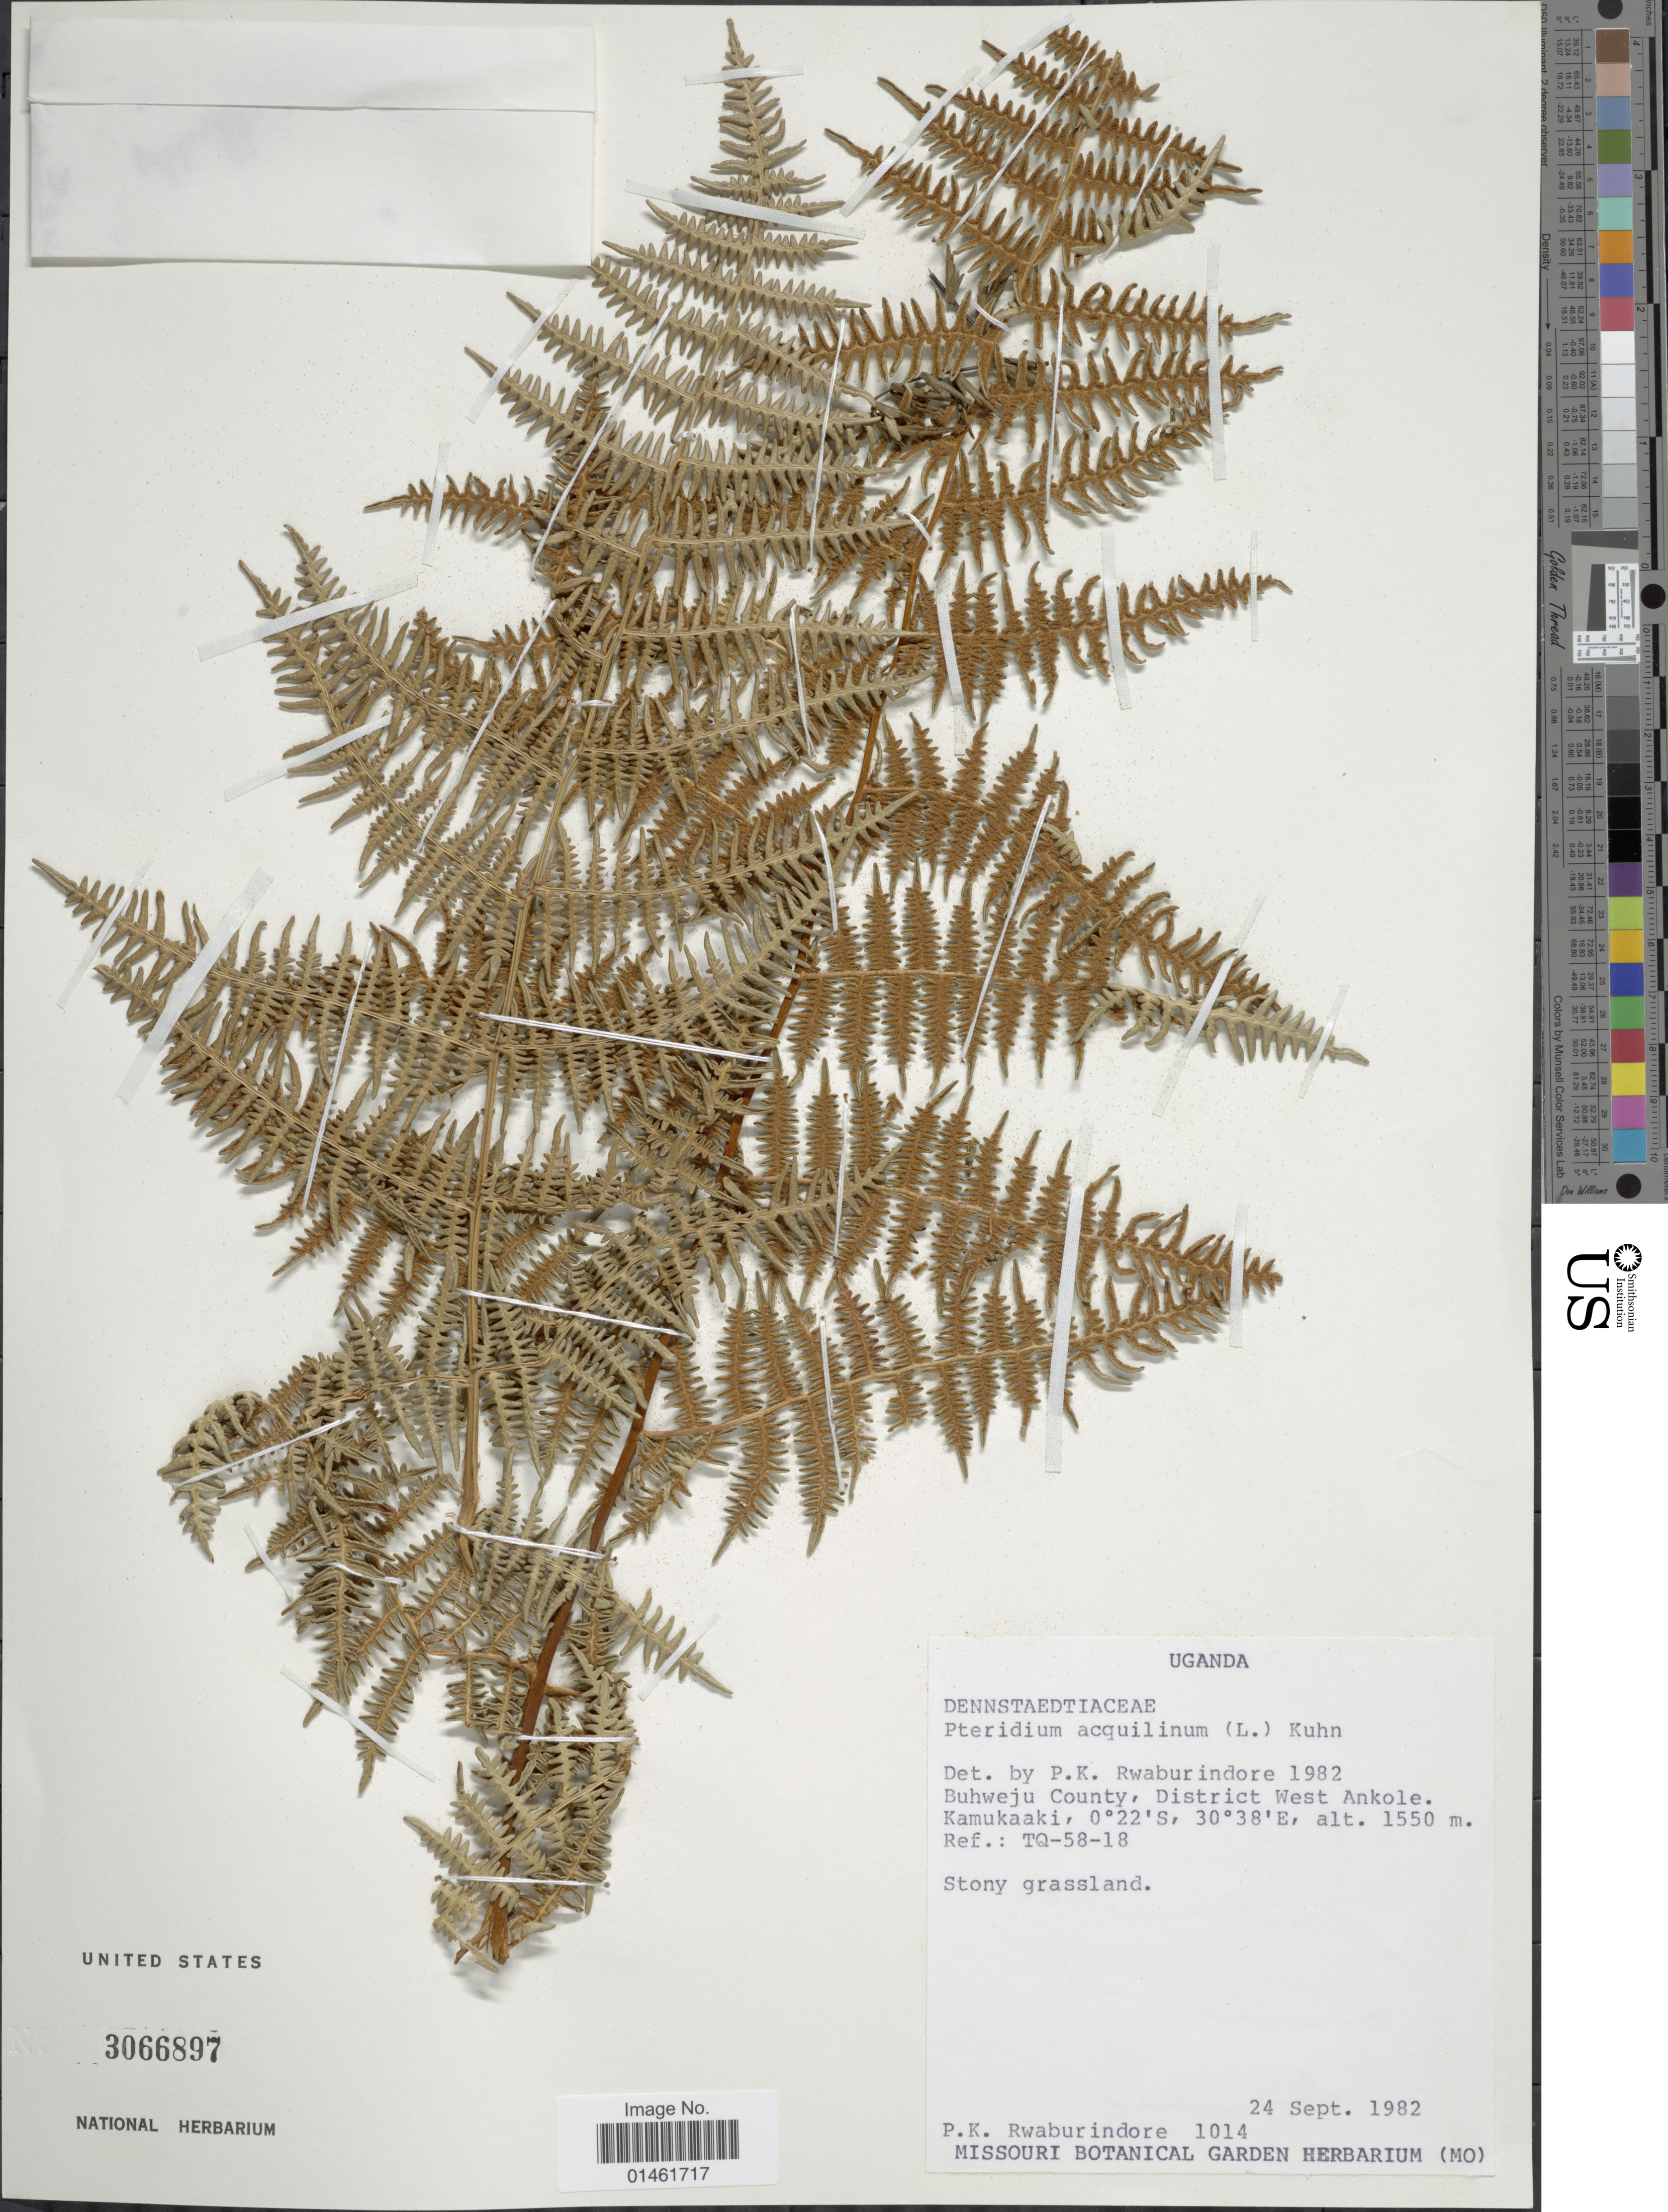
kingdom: Plantae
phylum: Tracheophyta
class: Polypodiopsida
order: Polypodiales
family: Dennstaedtiaceae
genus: Pteridium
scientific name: Pteridium aquilinum var. typicum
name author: R.M. Tryon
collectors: P. Rwaburindore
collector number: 1014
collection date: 1982-09-24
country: Uganda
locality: Buhweju County, Dsitrict West ankole, Kamukaaki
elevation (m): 1550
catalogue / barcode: US 3066897